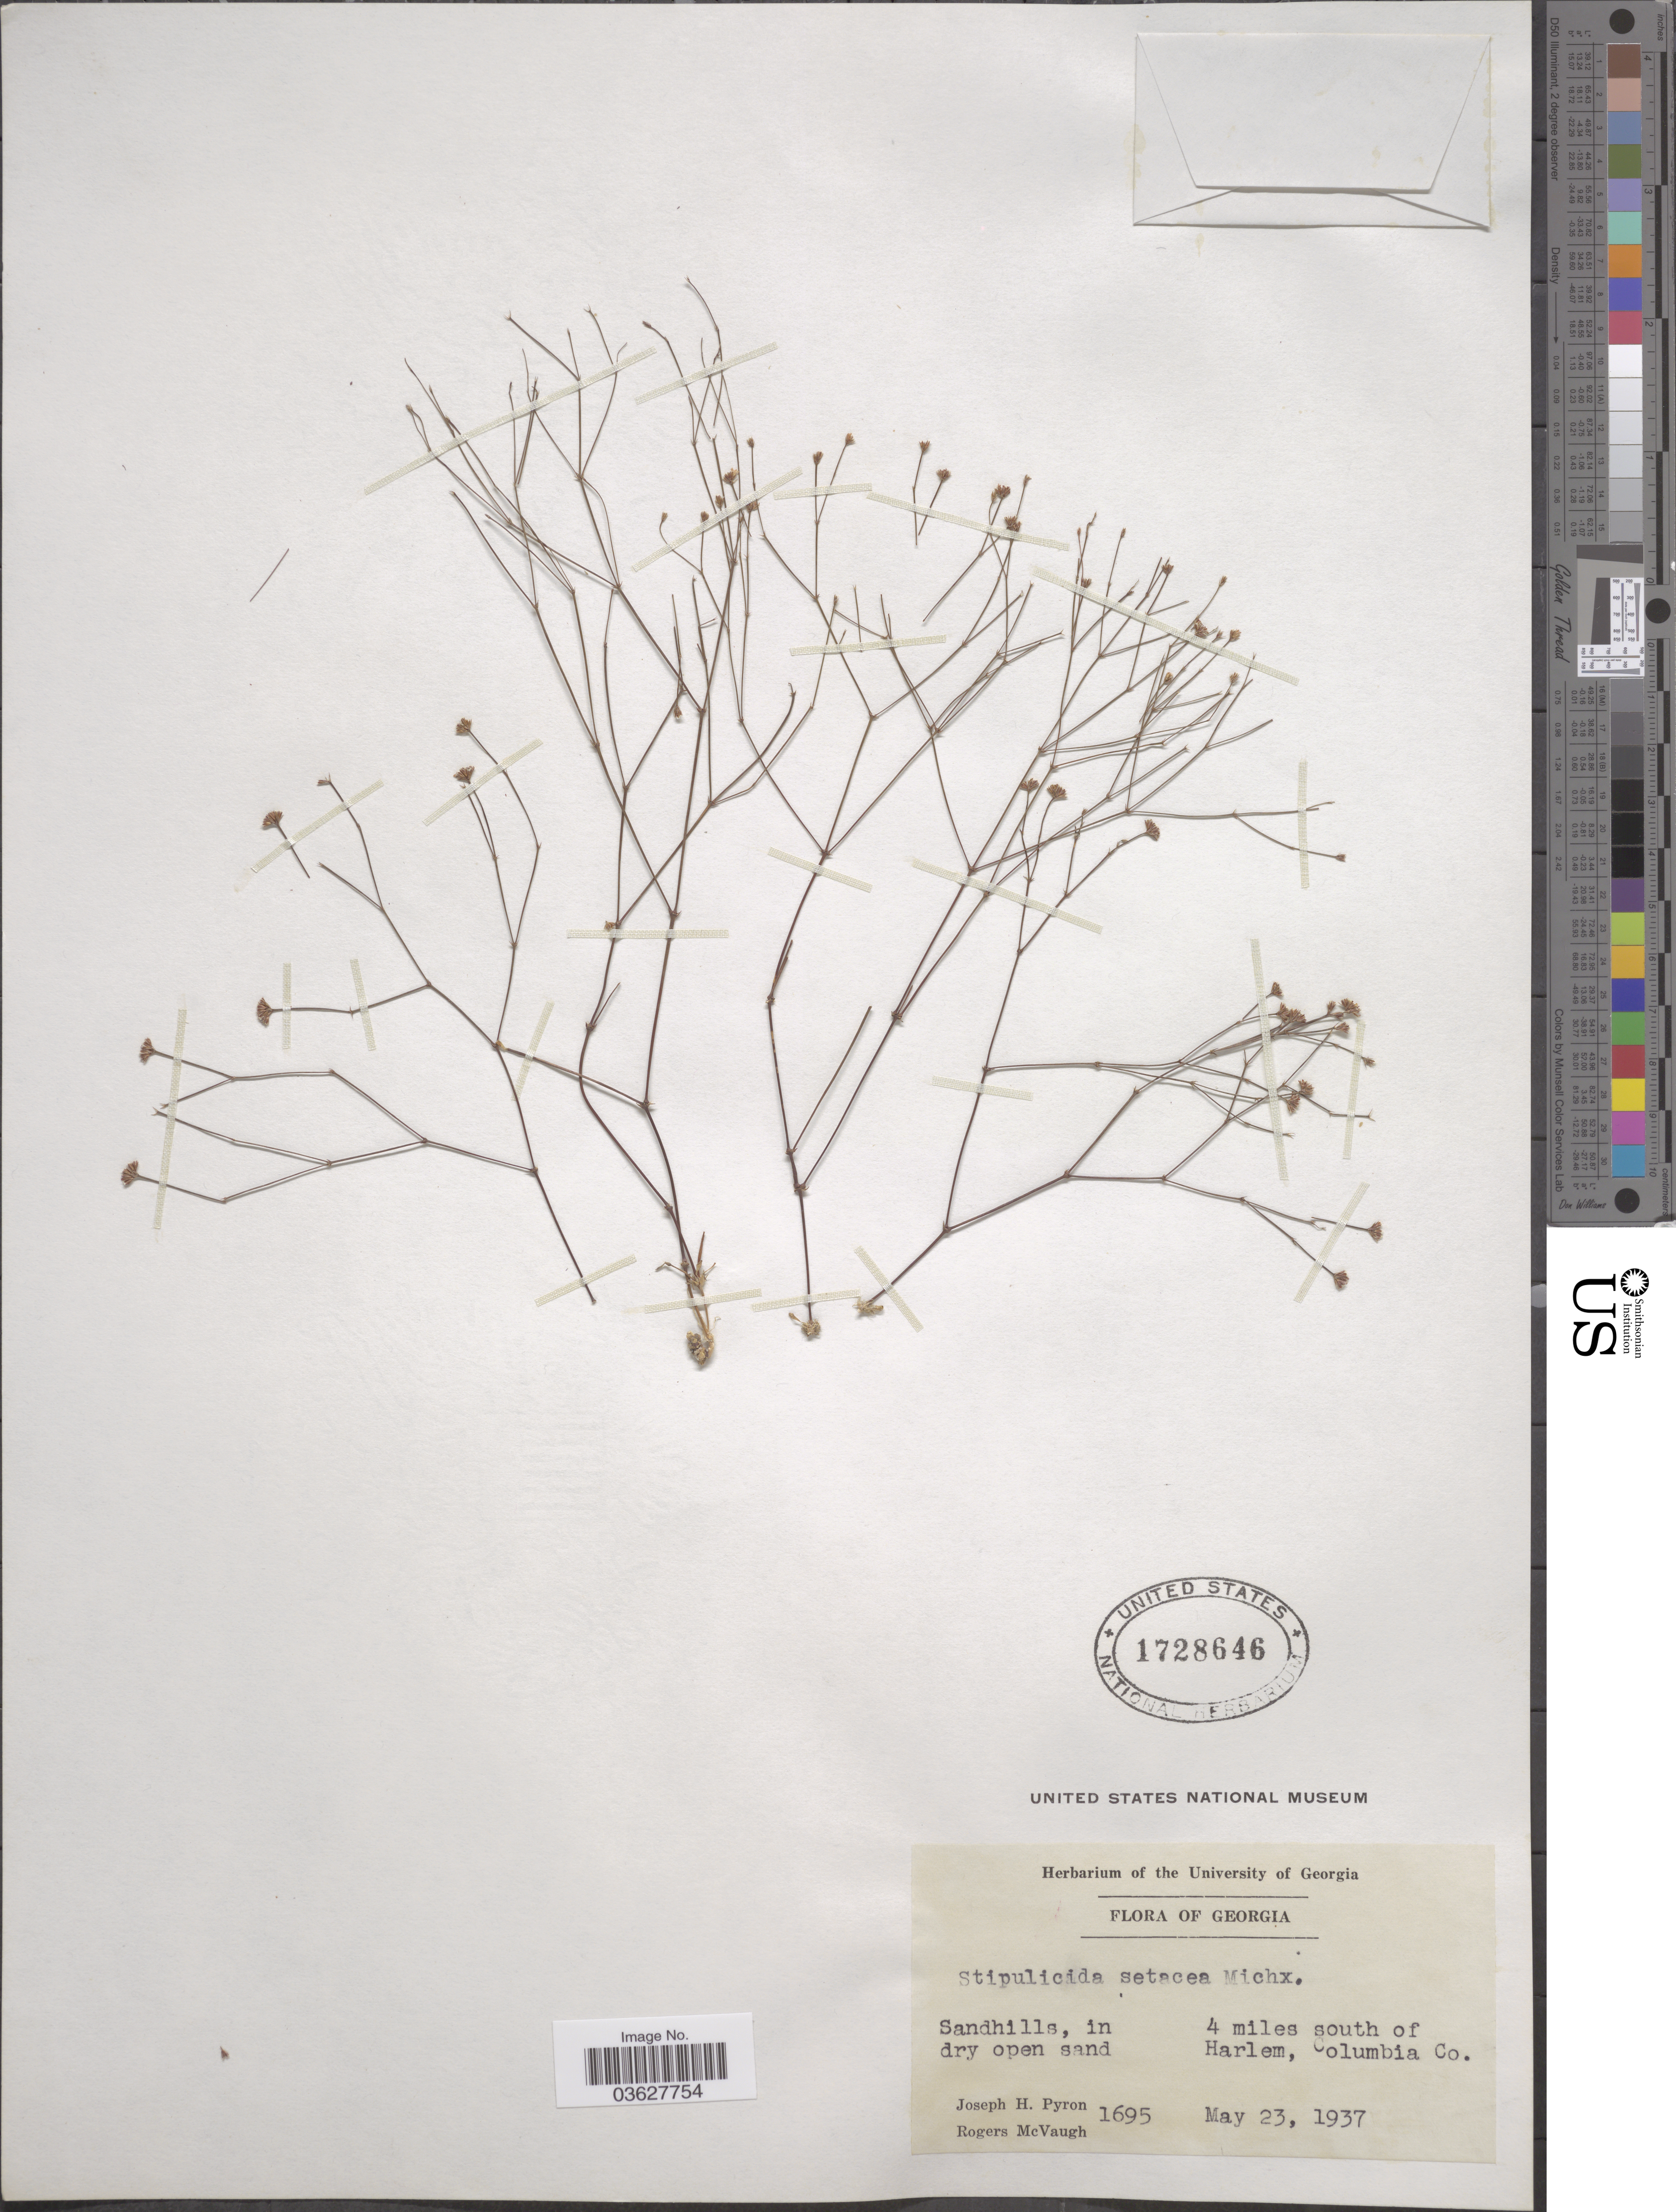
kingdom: Plantae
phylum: Tracheophyta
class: Magnoliopsida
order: Caryophyllales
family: Caryophyllaceae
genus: Stipulicida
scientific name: Stipulicida setacea var. setacea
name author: Michx.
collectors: J. H. Pyron & R. McVaugh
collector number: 1695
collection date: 1937-05-23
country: United States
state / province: Georgia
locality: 4 miles south of Harlem, Columbia Co.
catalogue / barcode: US 1728646